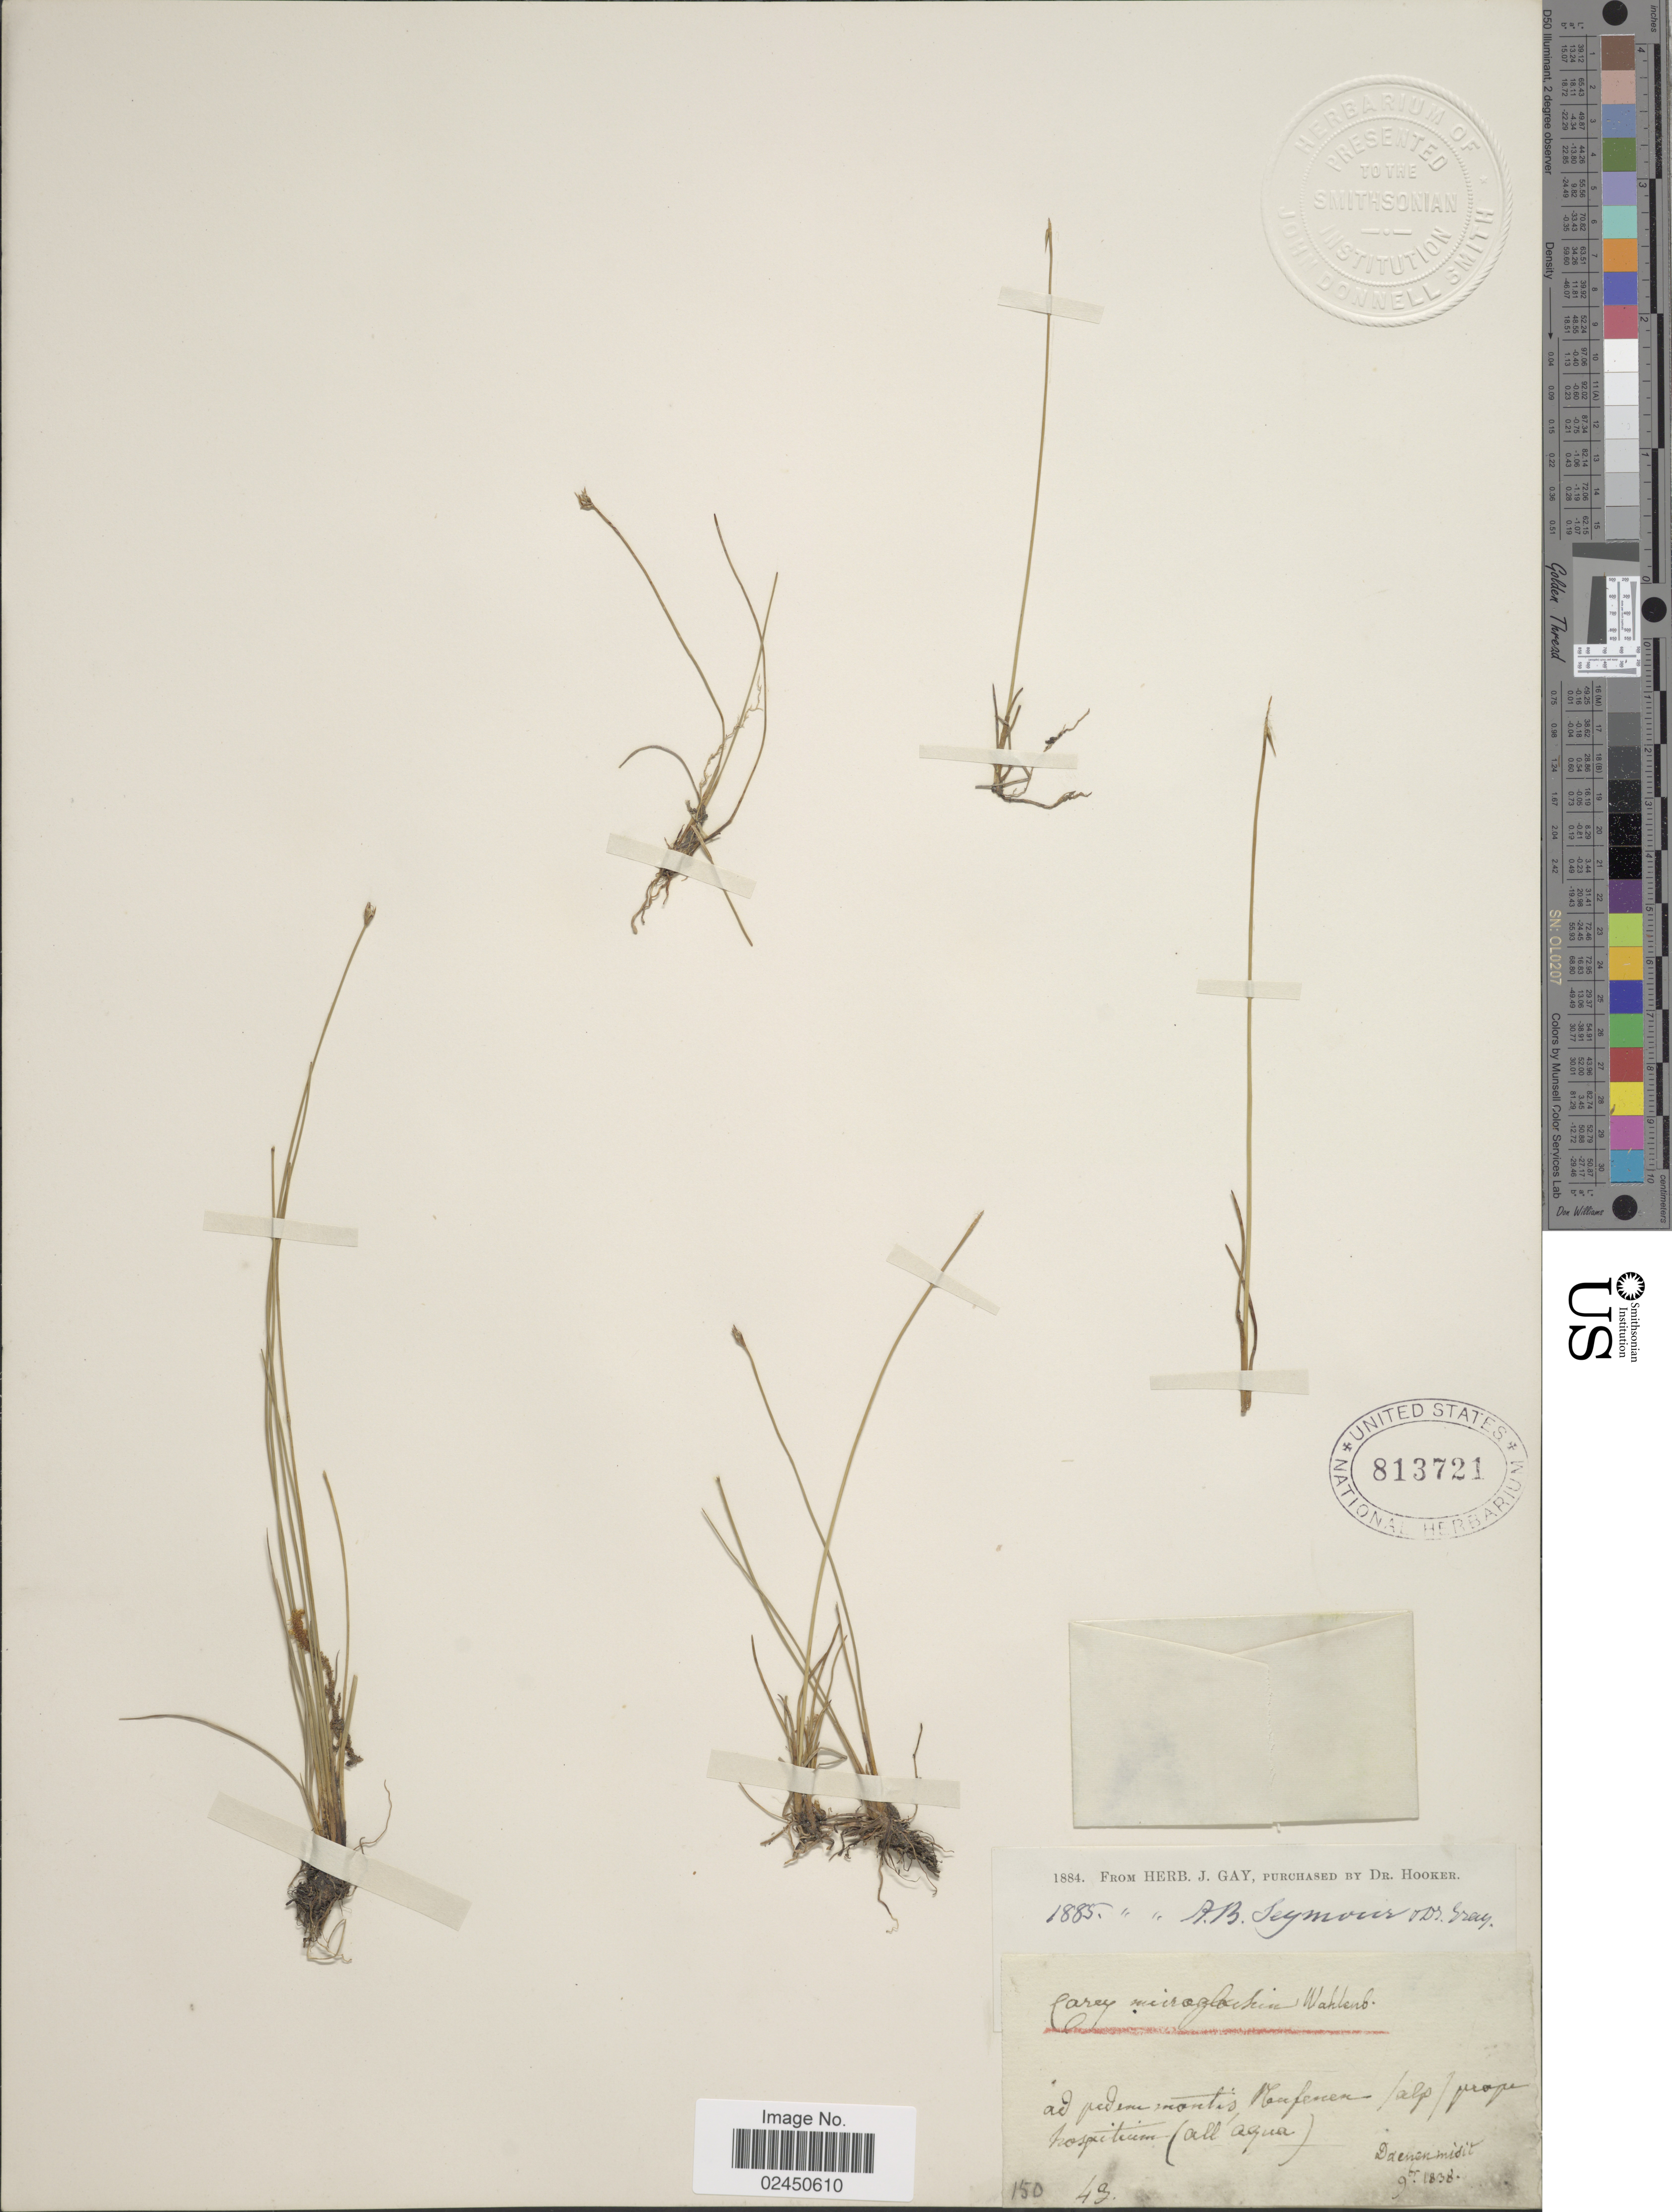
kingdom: Plantae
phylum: Tracheophyta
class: Liliopsida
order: Poales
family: Cyperaceae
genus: Carex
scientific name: Carex microglochin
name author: Wahlenb.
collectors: Daenen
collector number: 150/43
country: Switzerland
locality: Ad pedem montis Naufenen/alp/prope hospentium (all aqua)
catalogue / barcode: US 813721